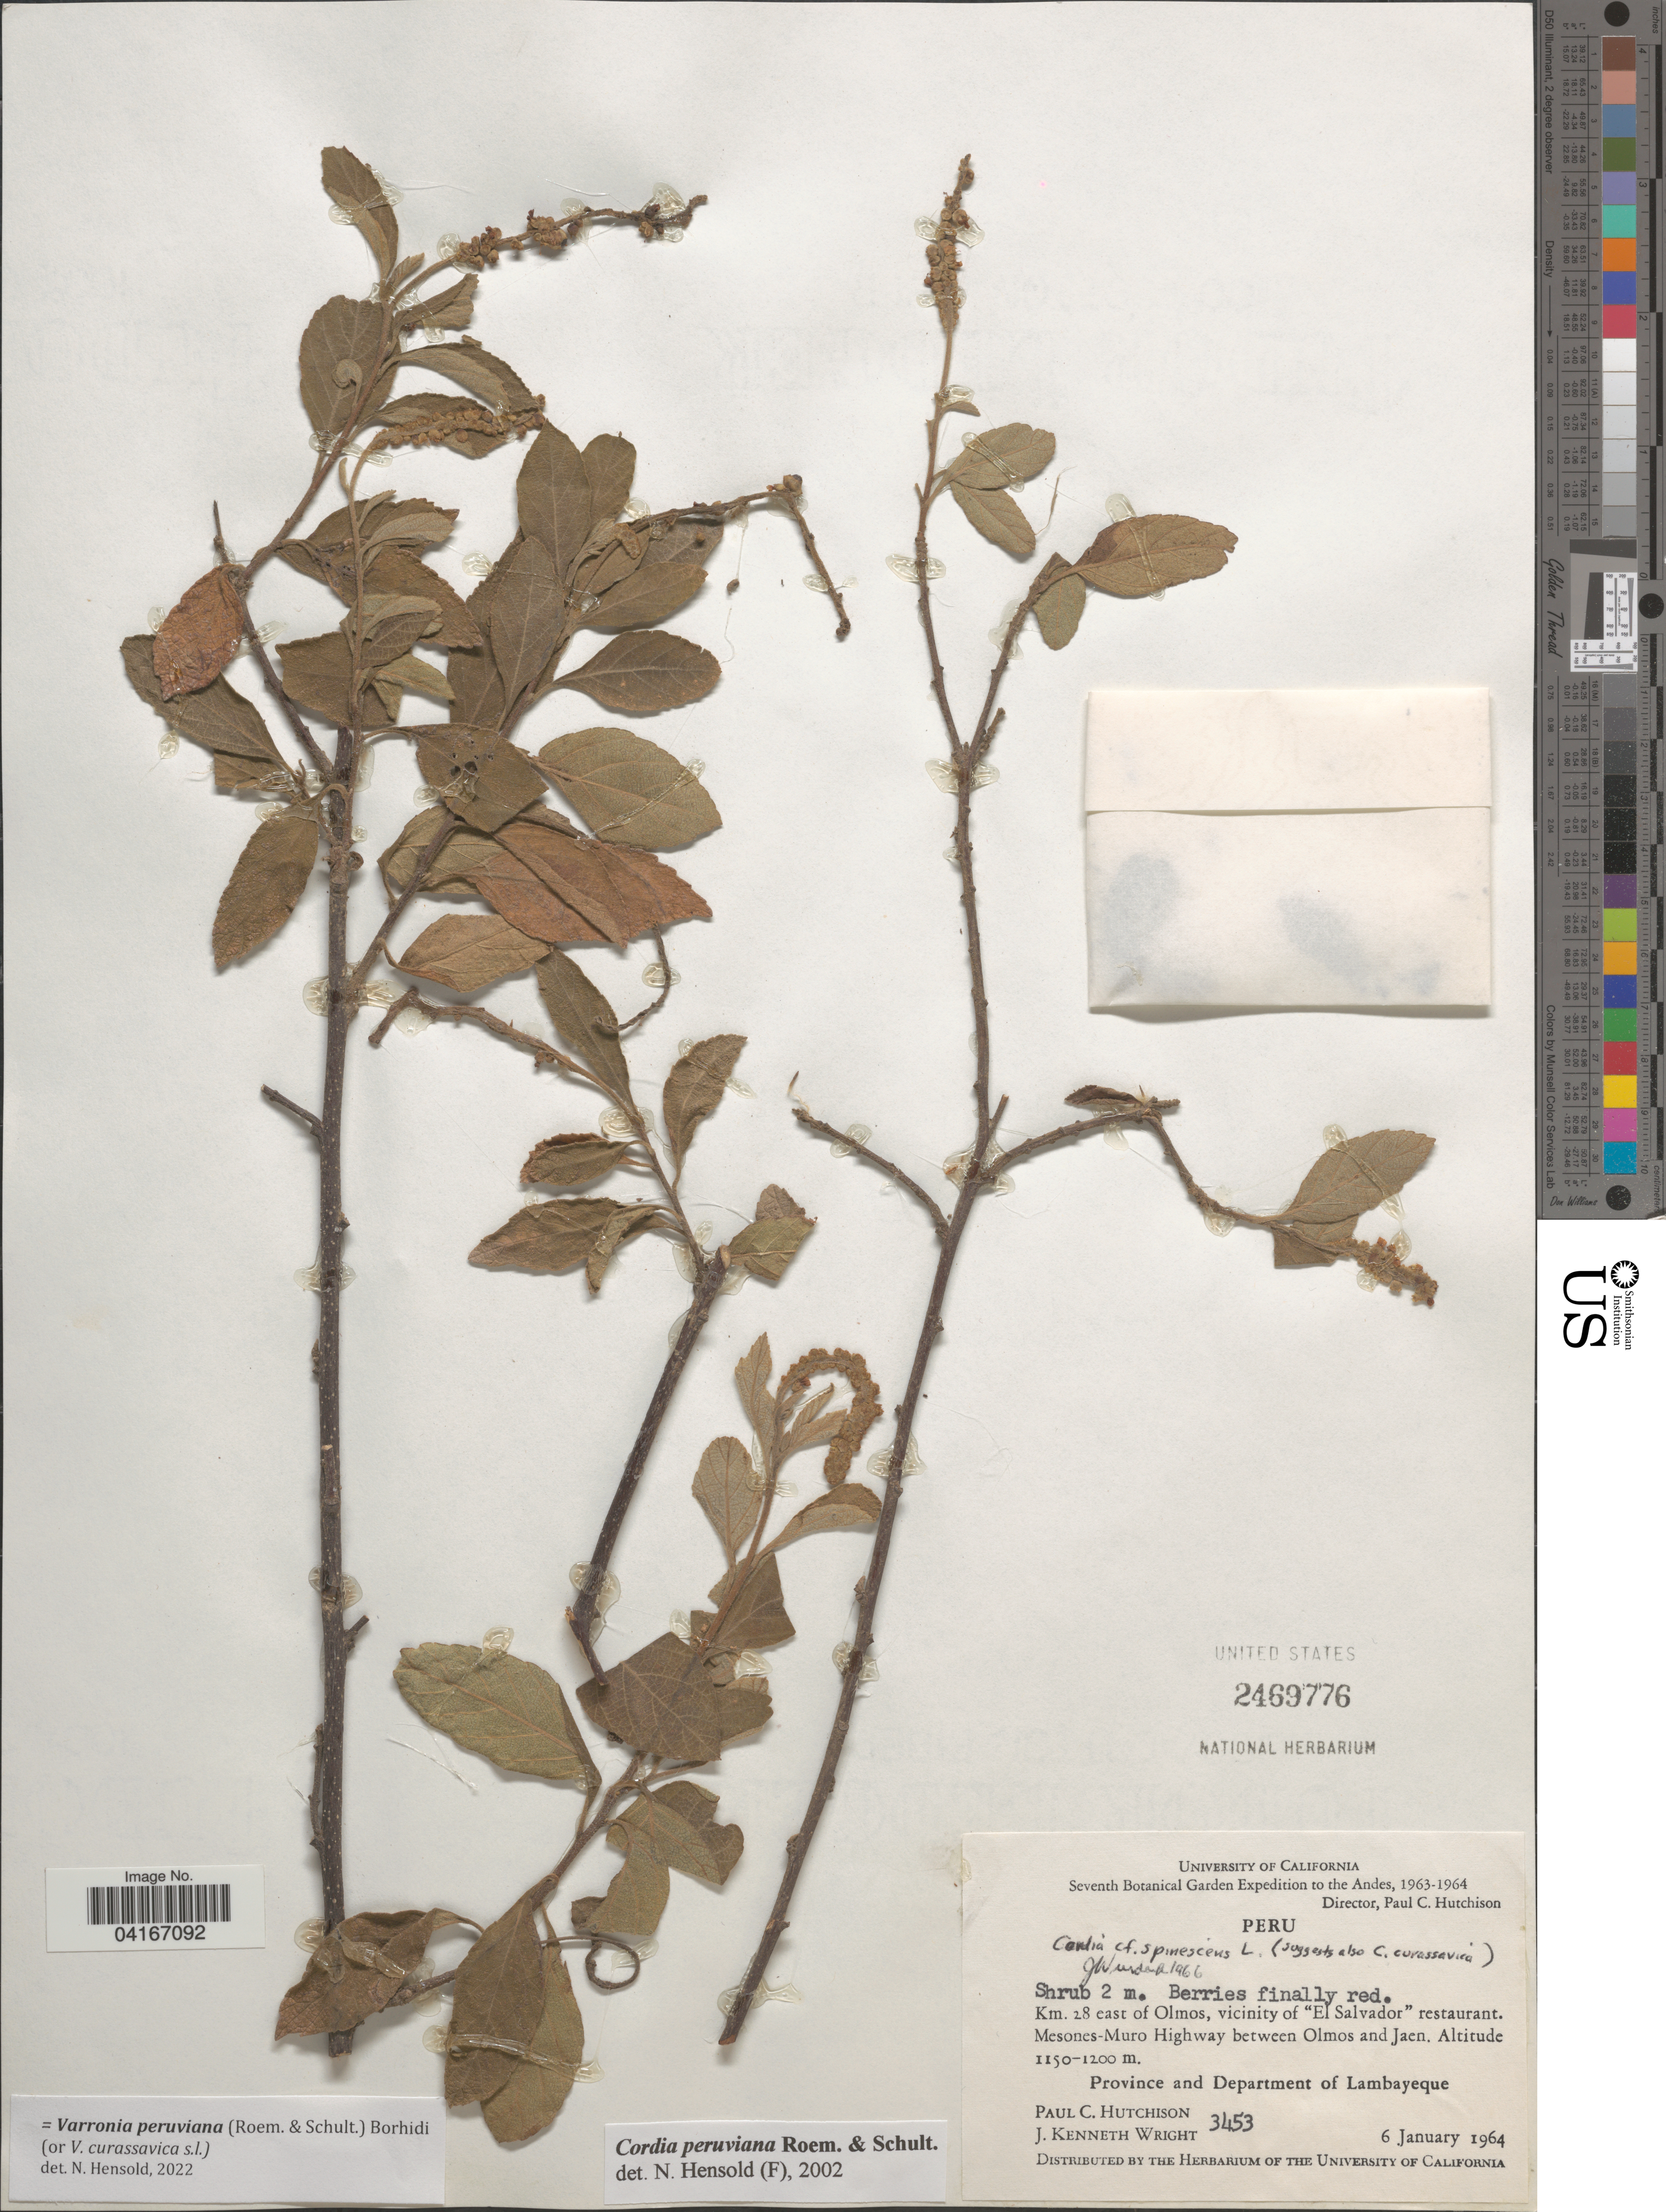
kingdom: Plantae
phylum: Tracheophyta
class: Magnoliopsida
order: Boraginales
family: Cordiaceae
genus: Varronia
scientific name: Varronia peruviana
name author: (Roem. & Schult.) Borhidi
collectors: P. C. Hutchison & J. K. Wright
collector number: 3453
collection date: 1964-01-06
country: Peru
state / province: Lambayeque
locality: Seventh Botanical Garden Expedition to the Andes, 1963-1964. Km. 28 east of Olmos, vicinity of "El Salvador" restaurant. Mesones-Muro Highway between Olmos and Jean. Department of Lambayeque.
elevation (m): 1150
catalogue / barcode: US 2469776